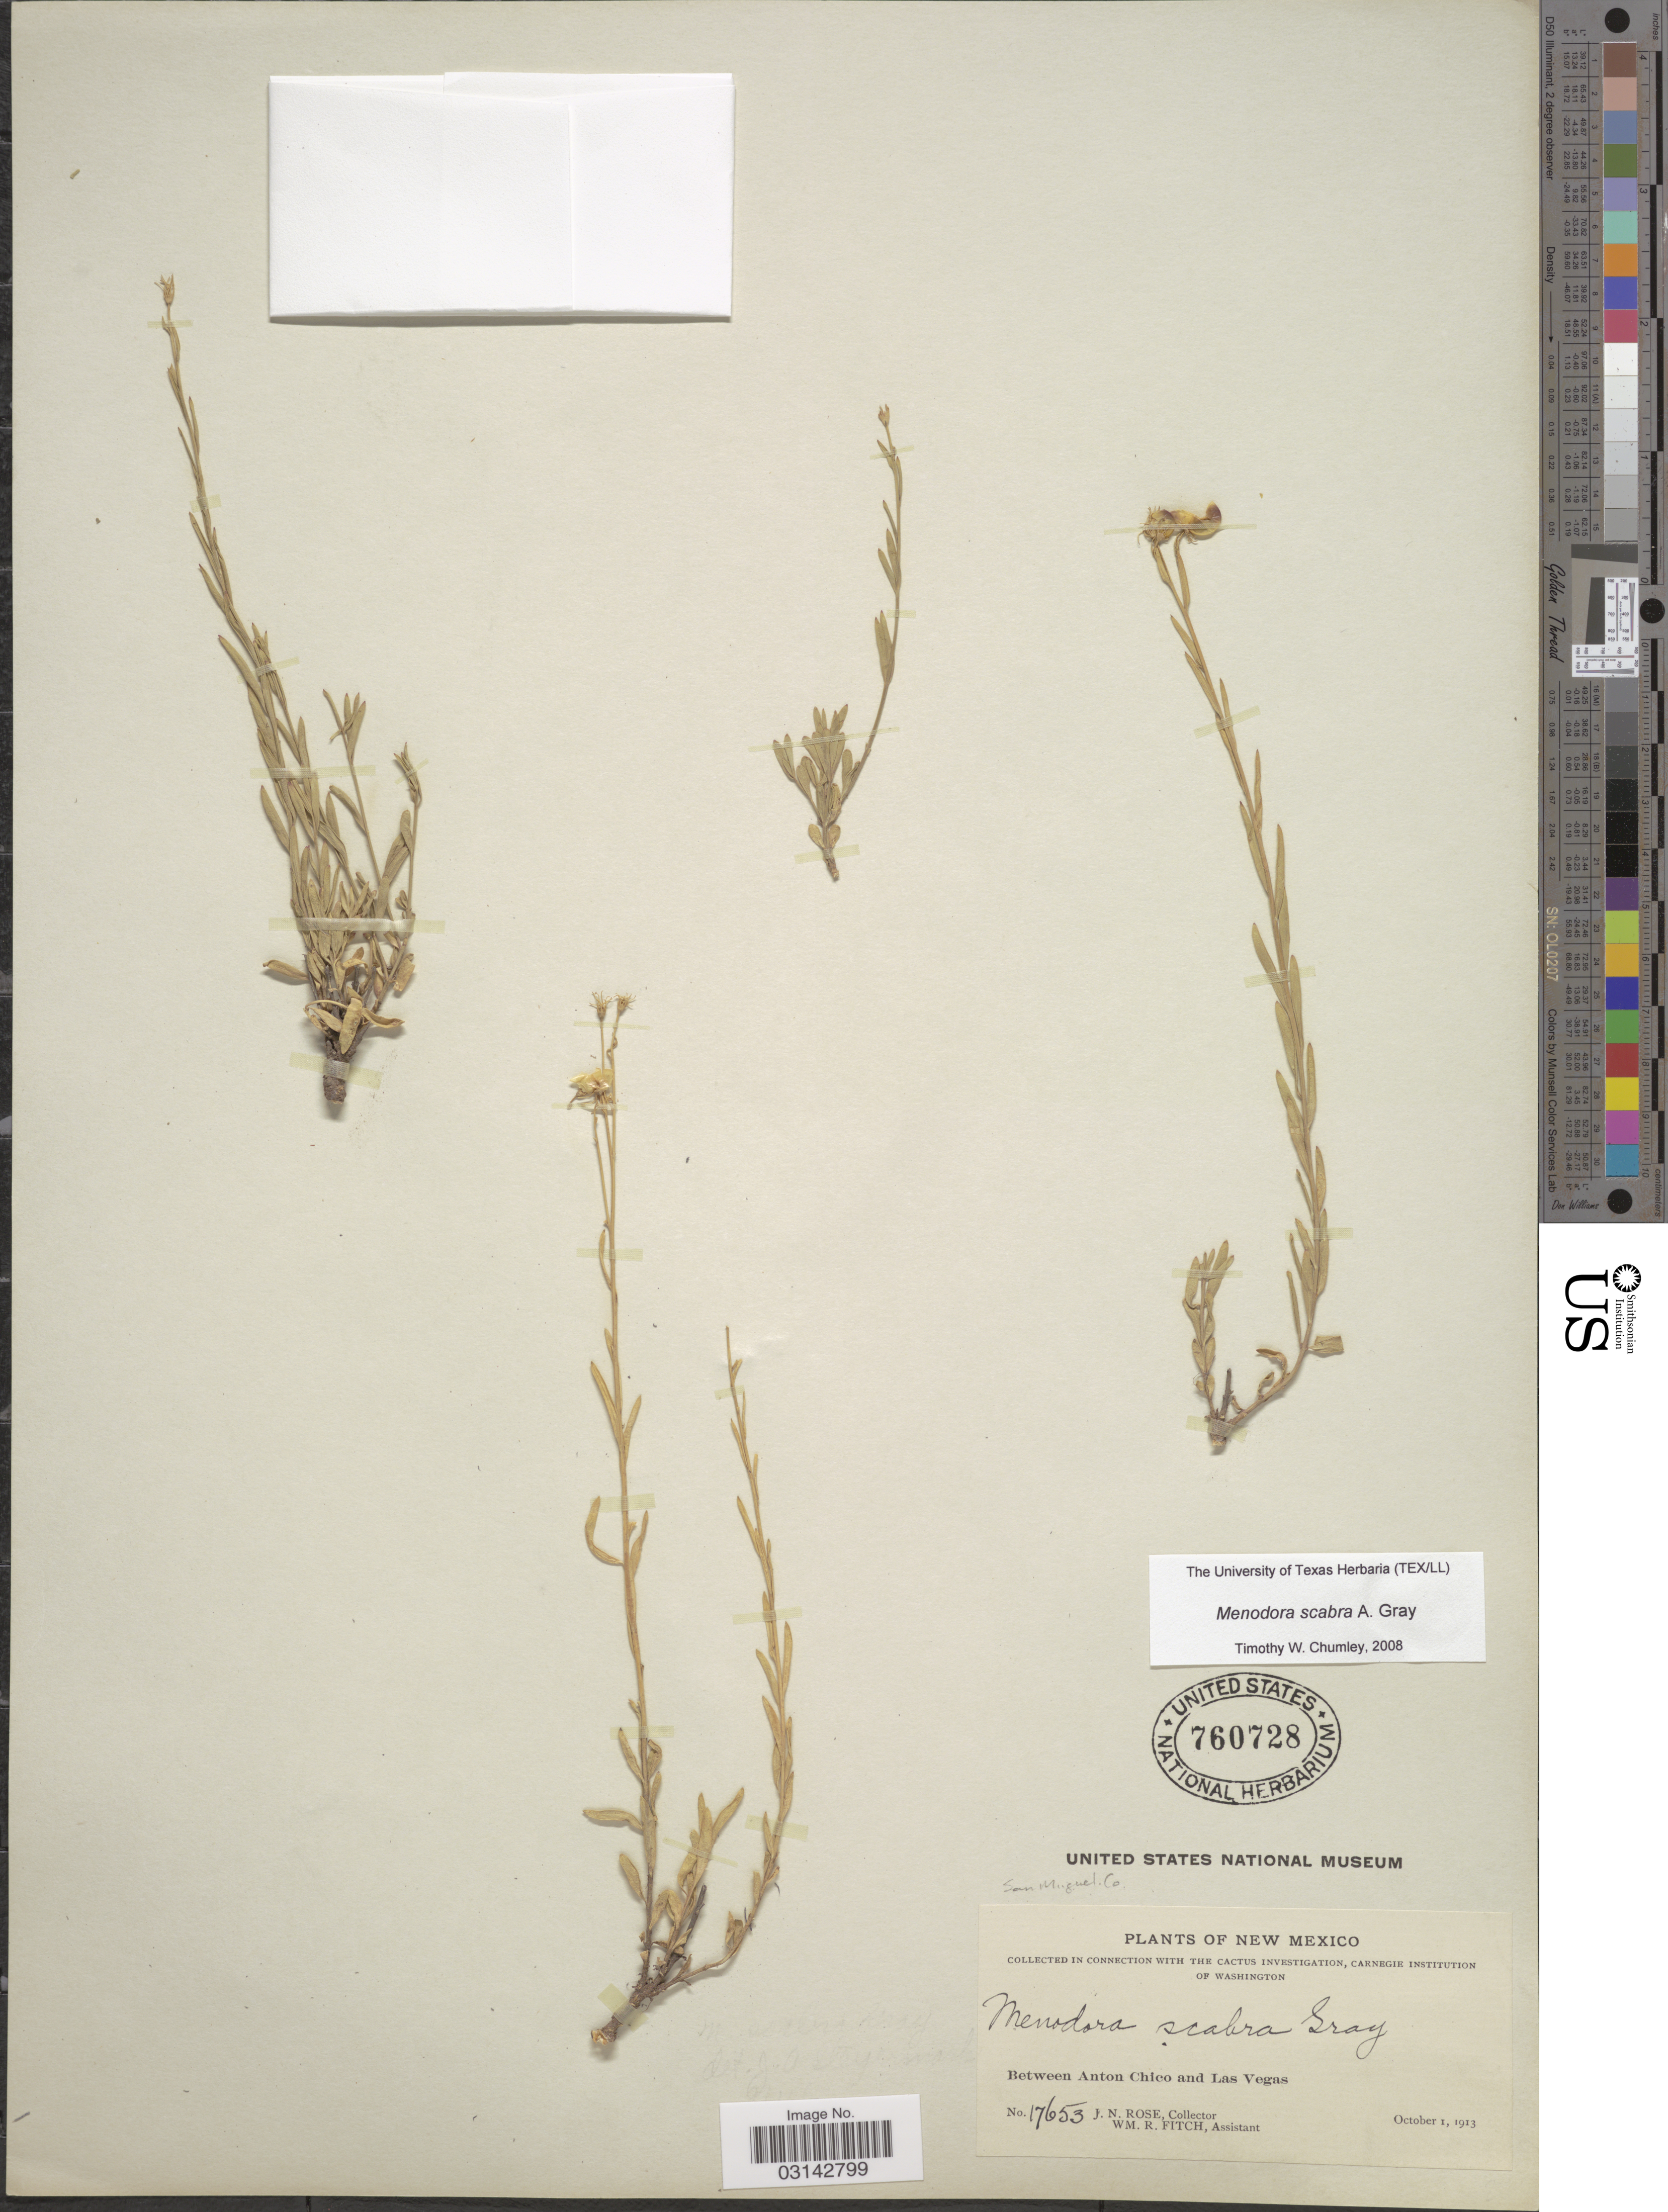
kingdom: Plantae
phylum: Tracheophyta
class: Magnoliopsida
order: Lamiales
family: Oleaceae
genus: Menodora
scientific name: Menodora scabra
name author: A. Gray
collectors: J. N. Rose & W. R. Fitch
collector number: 17653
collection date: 1913-10-01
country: United States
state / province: New Mexico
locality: Between Anton Chico and Las Vegas.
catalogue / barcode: US 760728